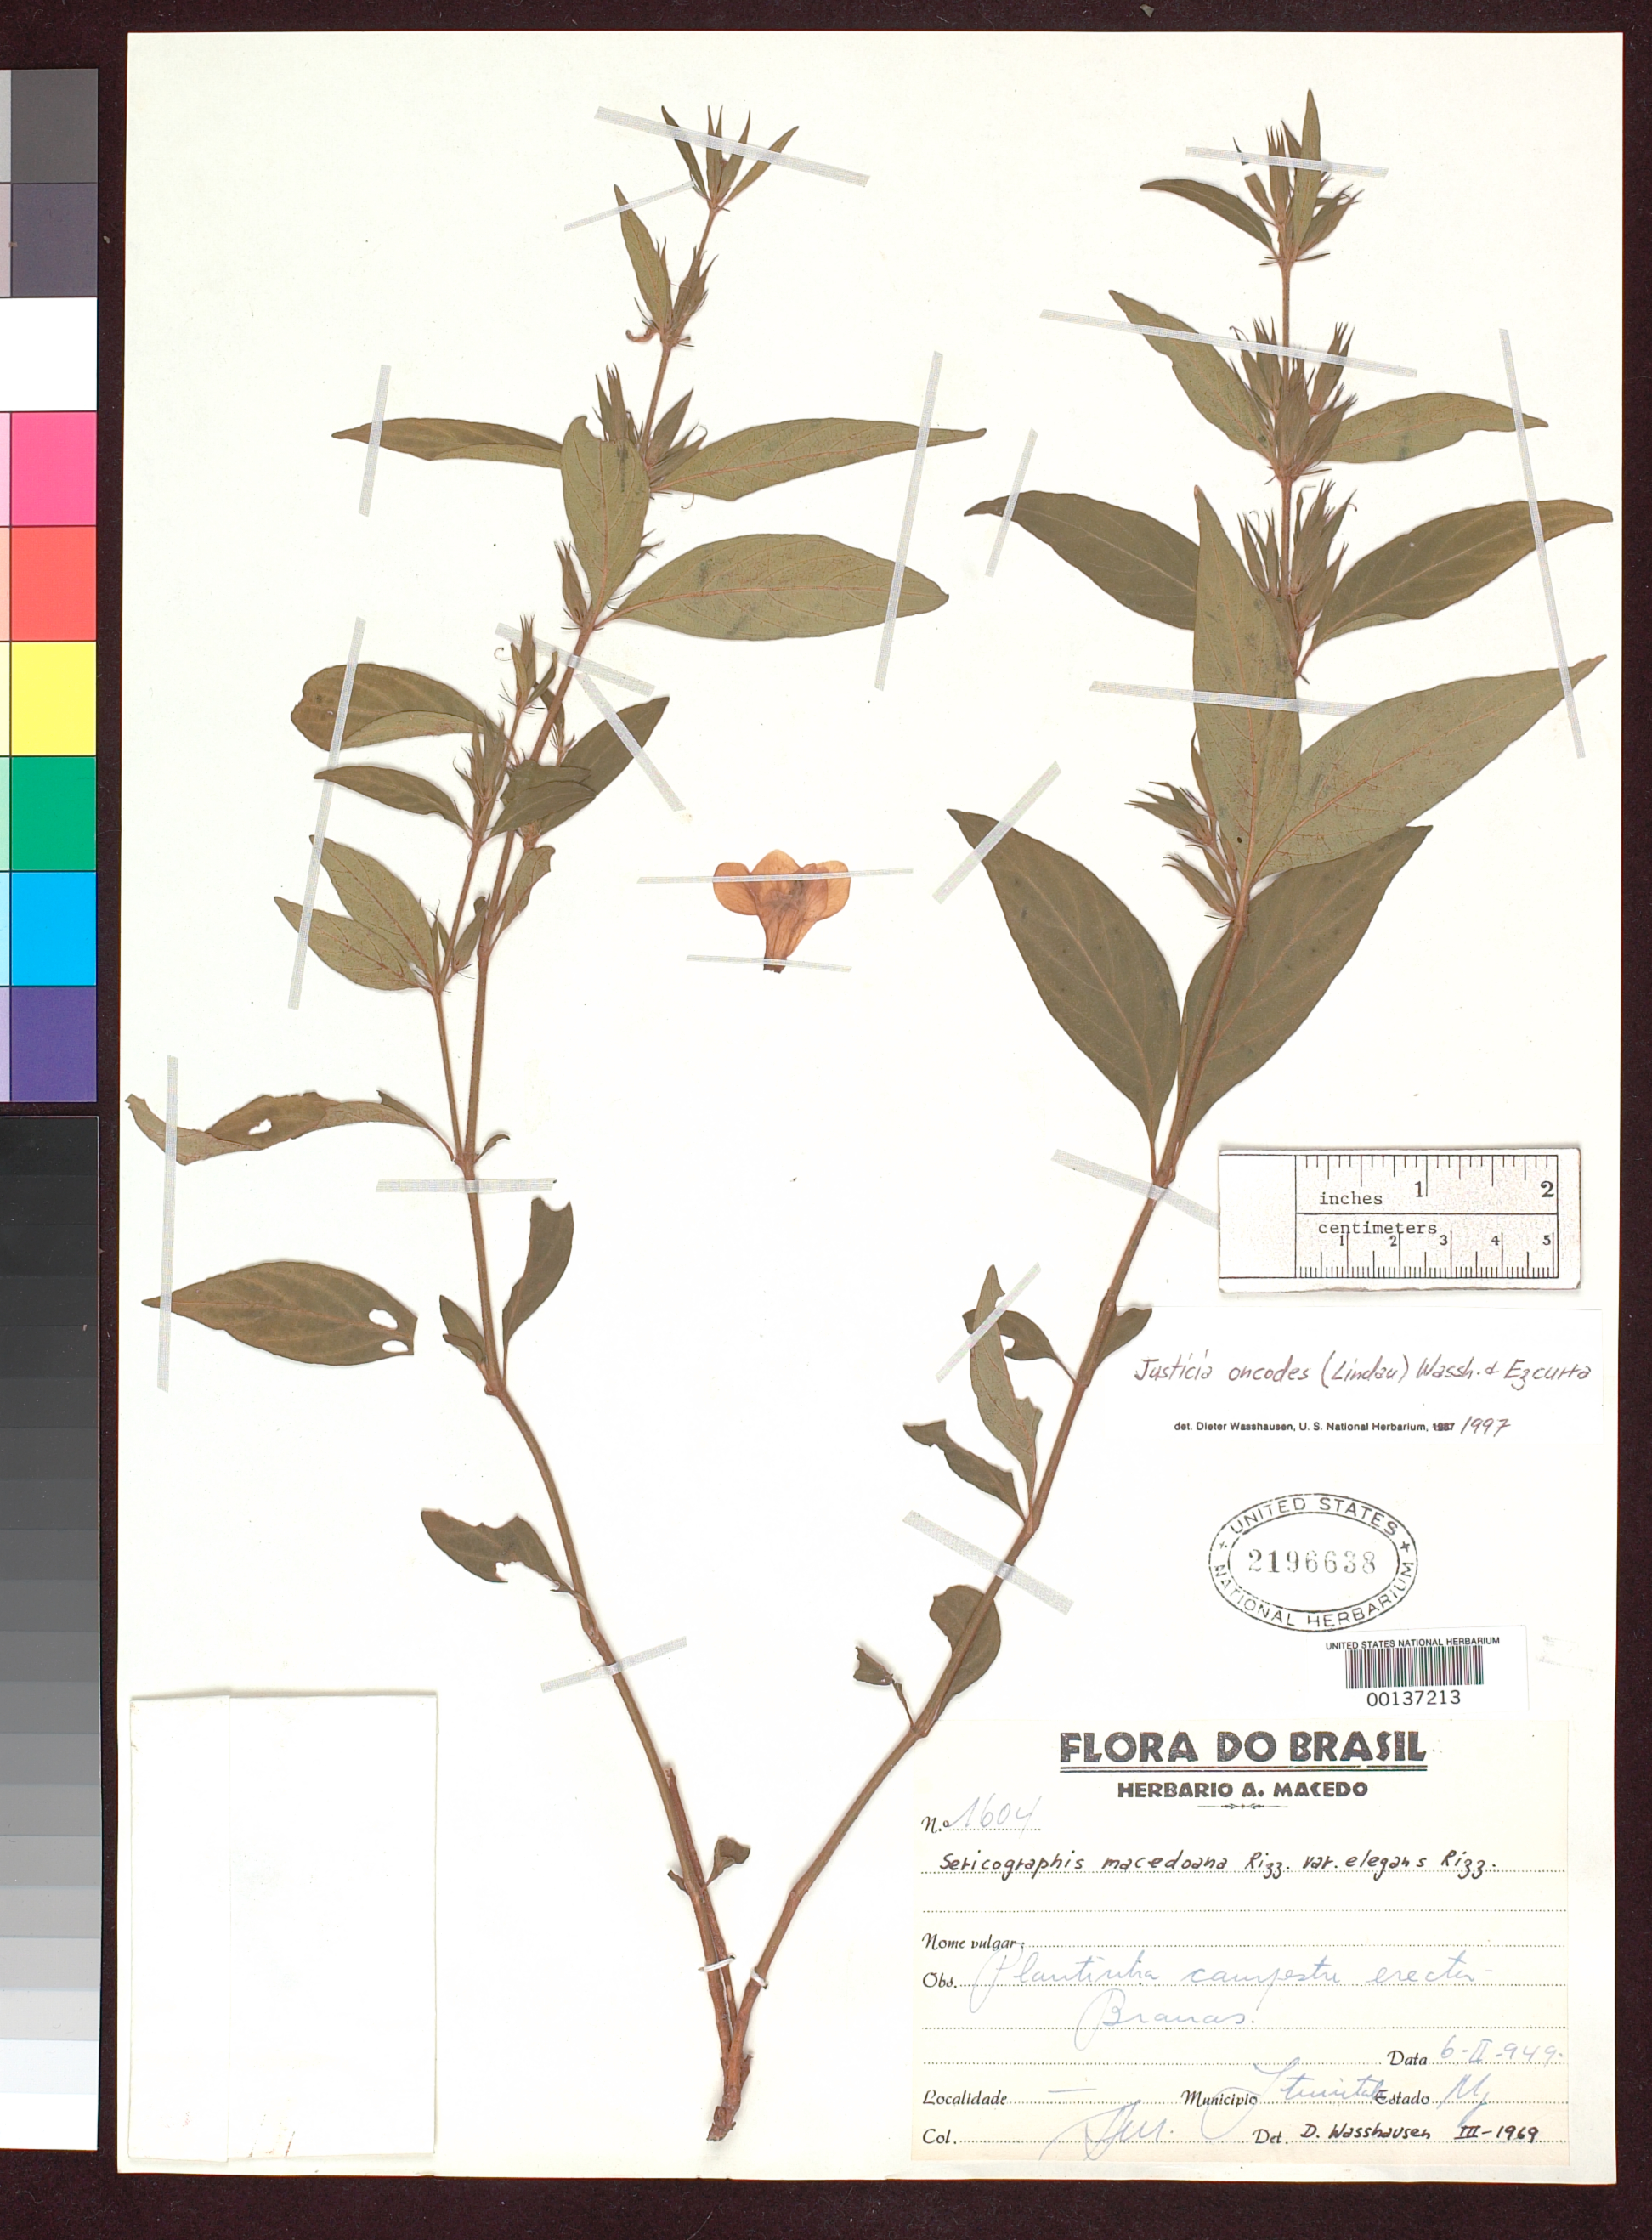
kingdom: Plantae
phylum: Tracheophyta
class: Magnoliopsida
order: Lamiales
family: Acanthaceae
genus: Sericographis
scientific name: Sericographis macedoana var. elegans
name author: Rizzini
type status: Isotype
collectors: A. Macedo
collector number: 1604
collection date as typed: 06 Feb 1949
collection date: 1949-02-06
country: Brazil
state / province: Minas Gerais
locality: Jtuiutala (sp?)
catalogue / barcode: US 2196638